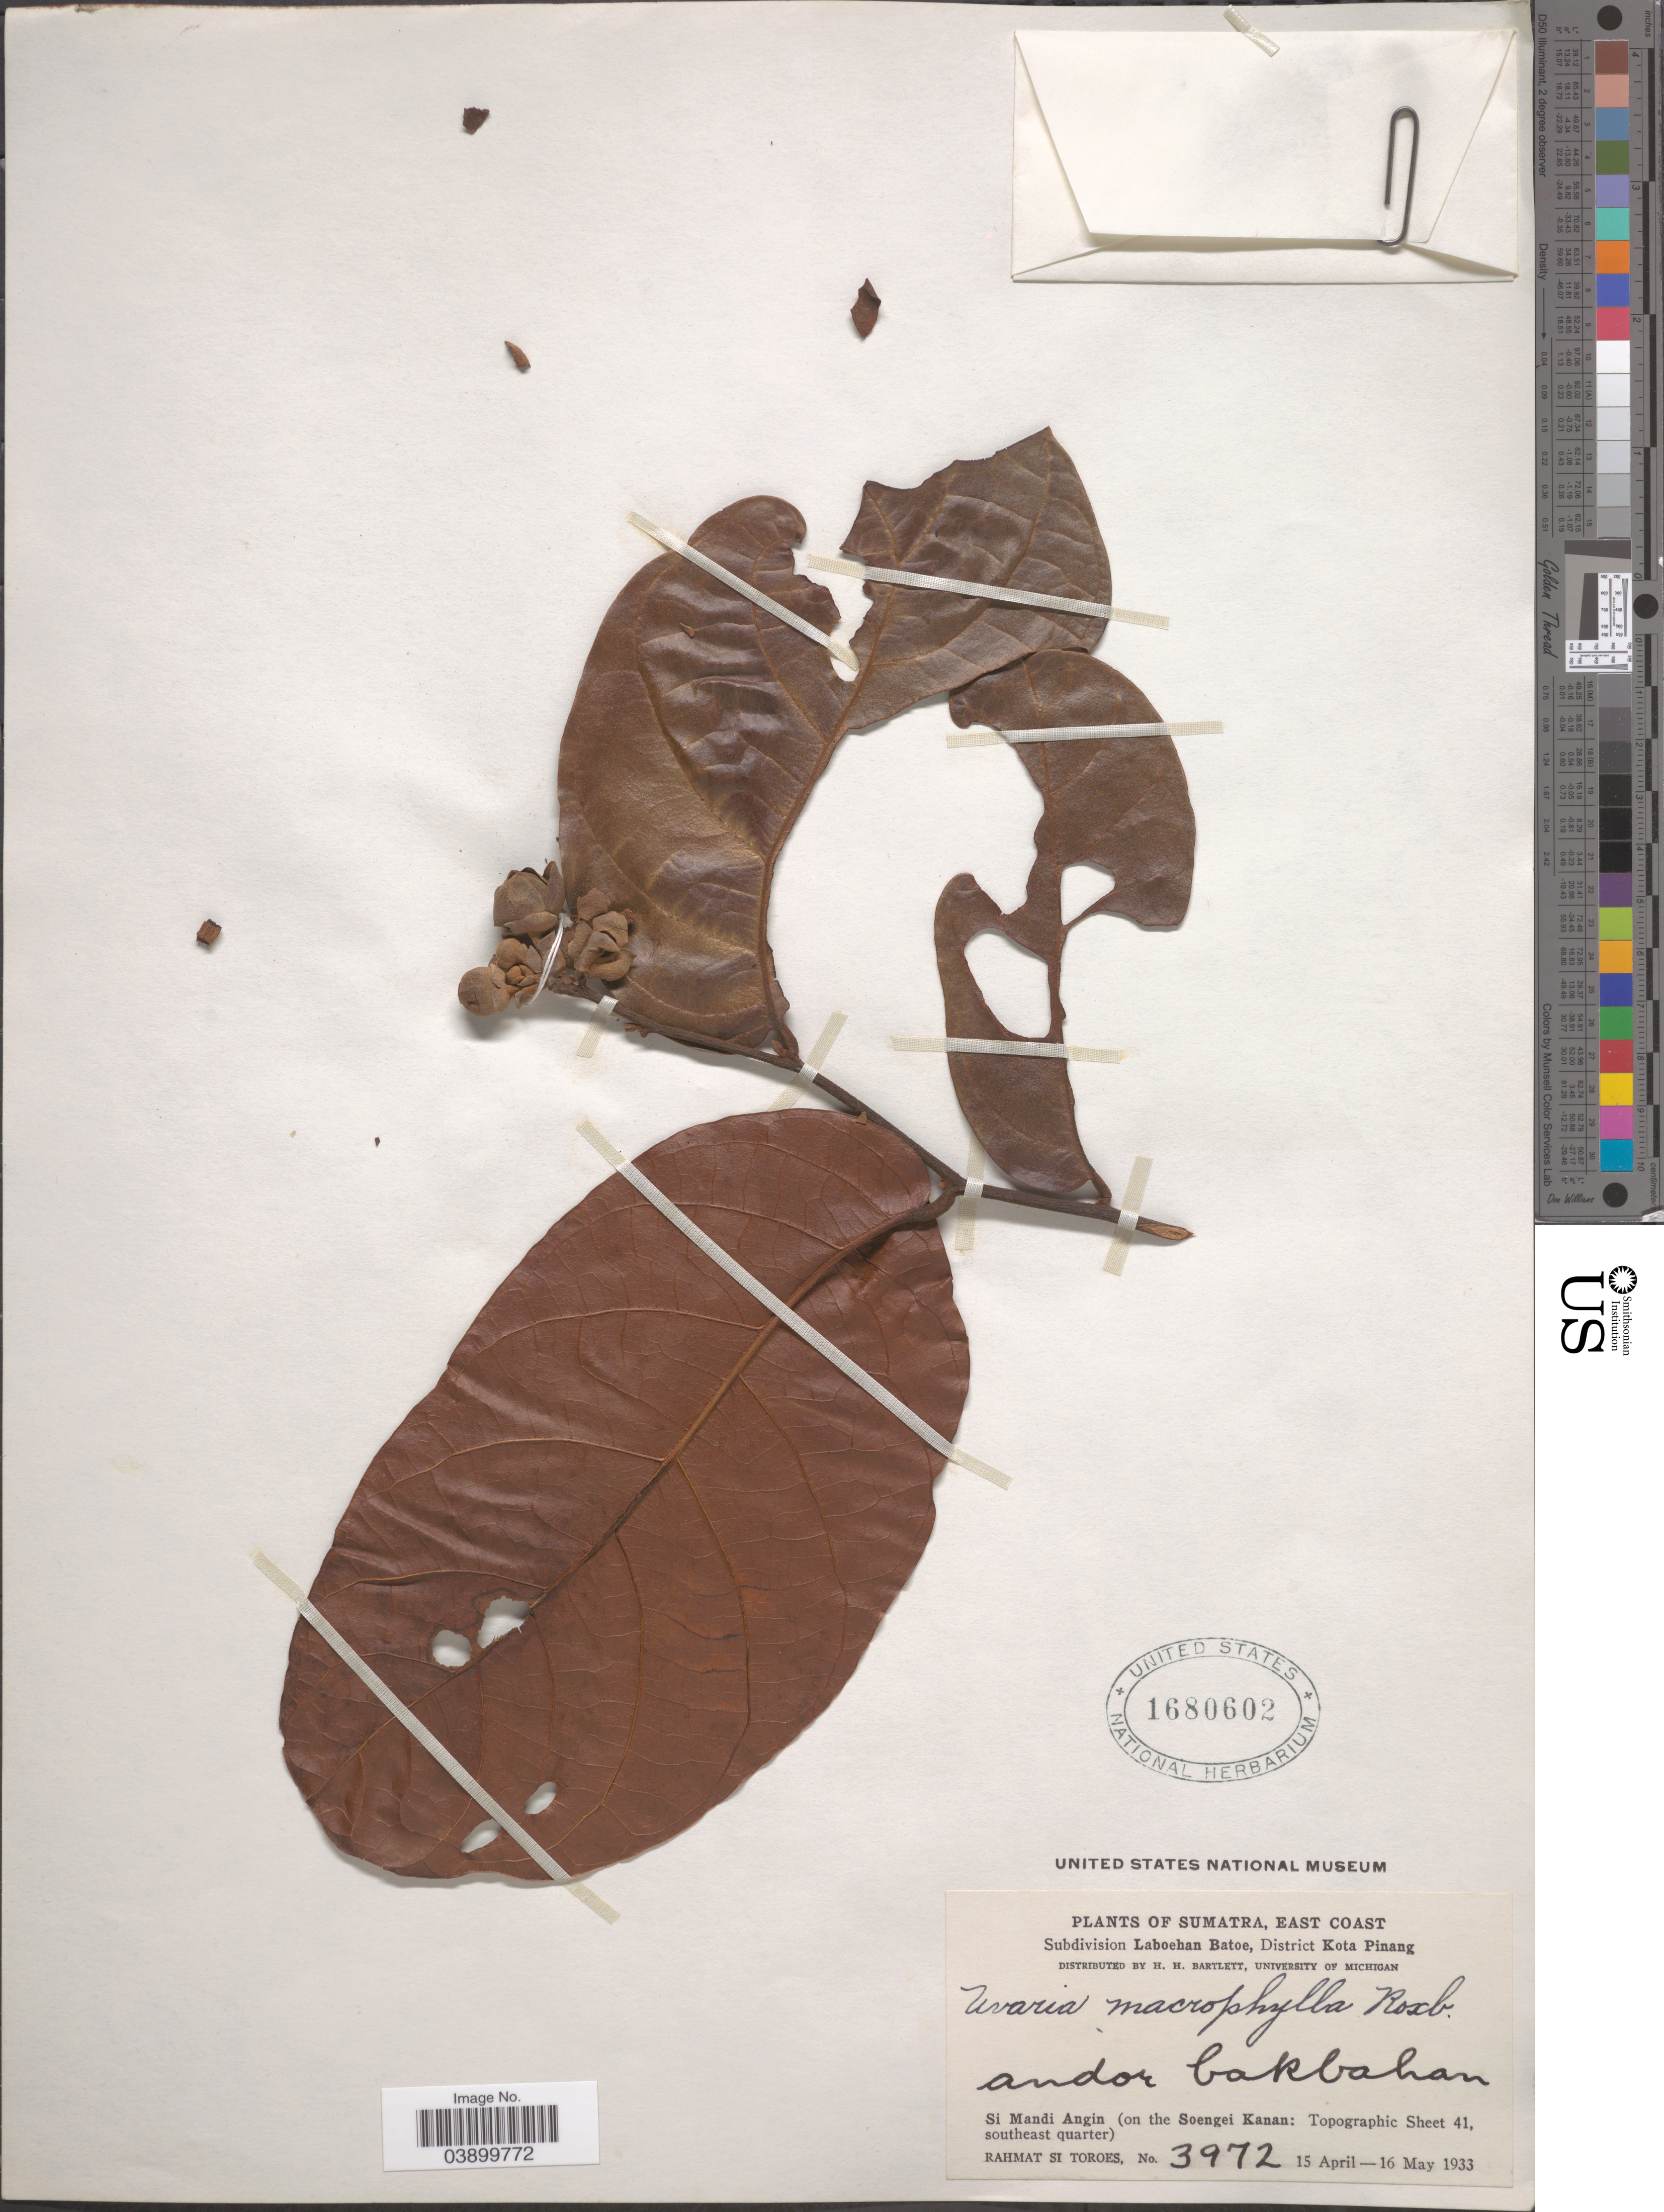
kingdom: Plantae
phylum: Tracheophyta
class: Magnoliopsida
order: Magnoliales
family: Annonaceae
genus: Uvaria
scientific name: Uvaria macrophylla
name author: Roxb.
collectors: Rahmat Si Boeea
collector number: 3972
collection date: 1933-04-15/1933-05-16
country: Indonesia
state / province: Sumatra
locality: East Coast. Subdivision Laboehan Batoe, District Kota Pinang. Si Mandi Angin (on the Soengei Kanan: Topographic Sheet 41, southeast quarter).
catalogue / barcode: US 1680602